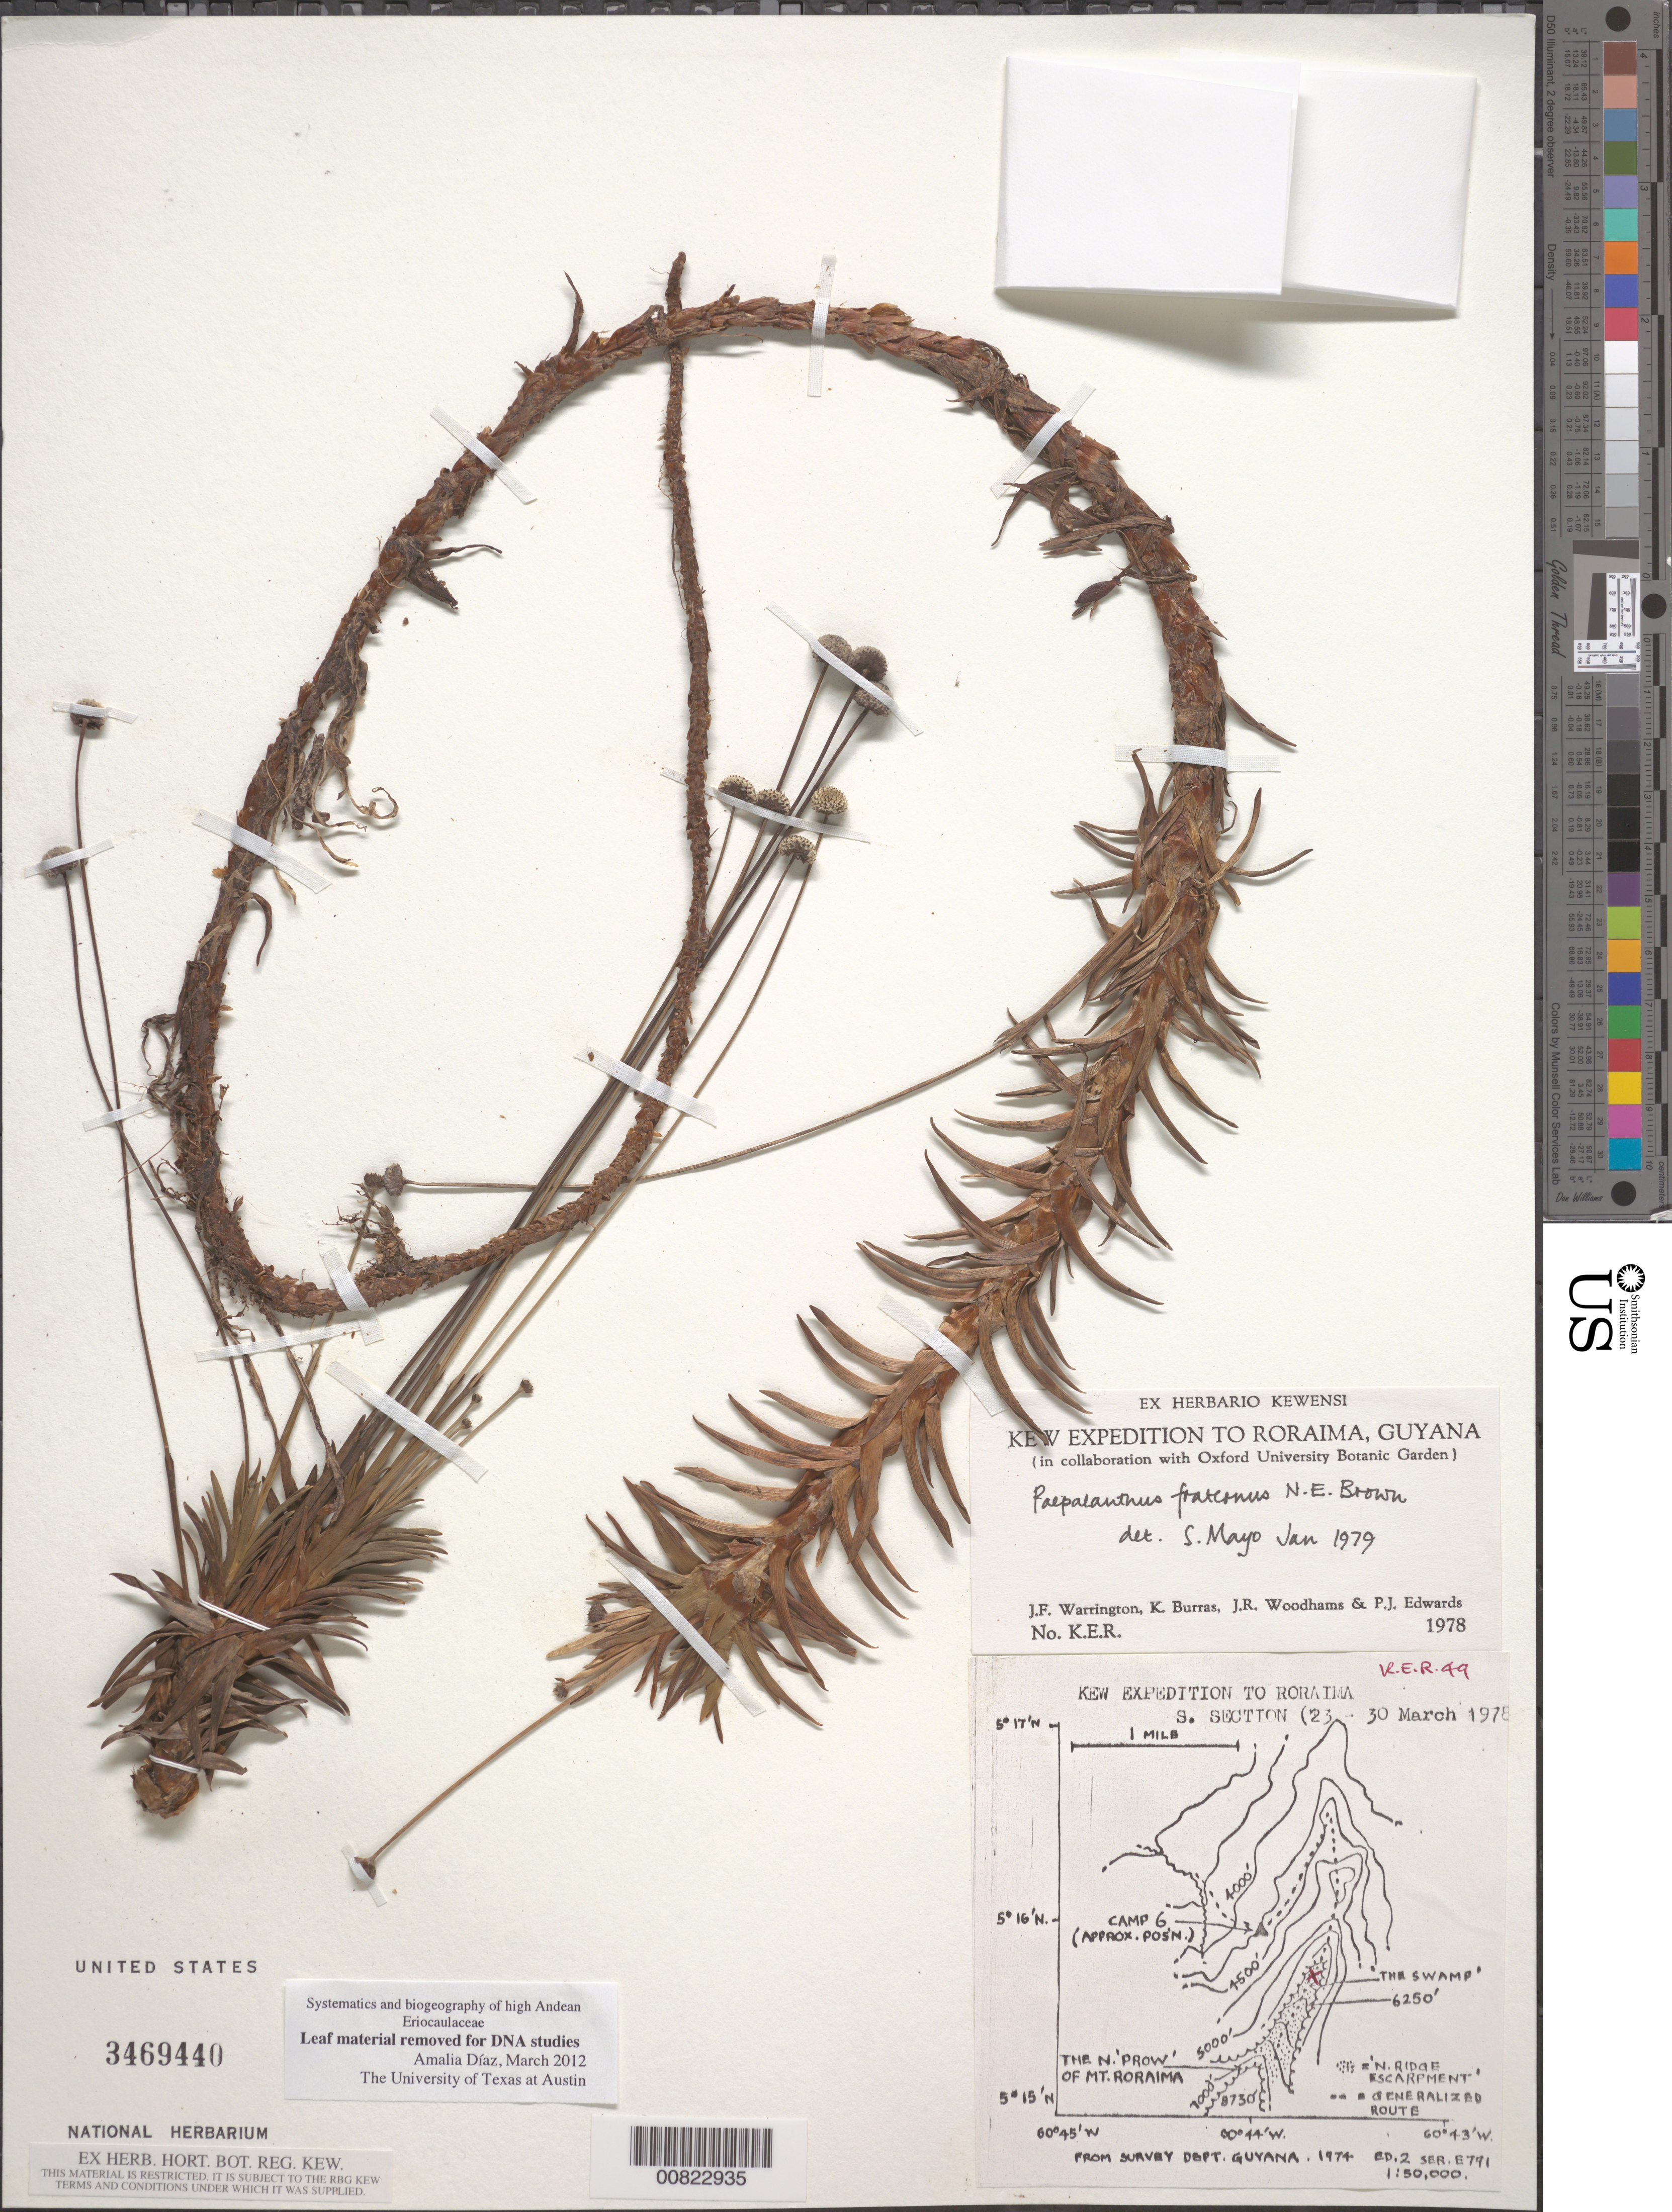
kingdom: Plantae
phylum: Tracheophyta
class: Liliopsida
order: Poales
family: Eriocaulaceae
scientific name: Monosperma fraterna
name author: (N.E. Br.) Andrino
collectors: J. Warrington, K. Burras, J. Woodhams & P. Edwards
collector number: KER 49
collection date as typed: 23-Mar-78 to 30-Mar-78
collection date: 1978-03-23/1978-03-30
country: Guyana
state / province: Cuyuni-Mazaruni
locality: Mt. Roraima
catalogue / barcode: US 3469440